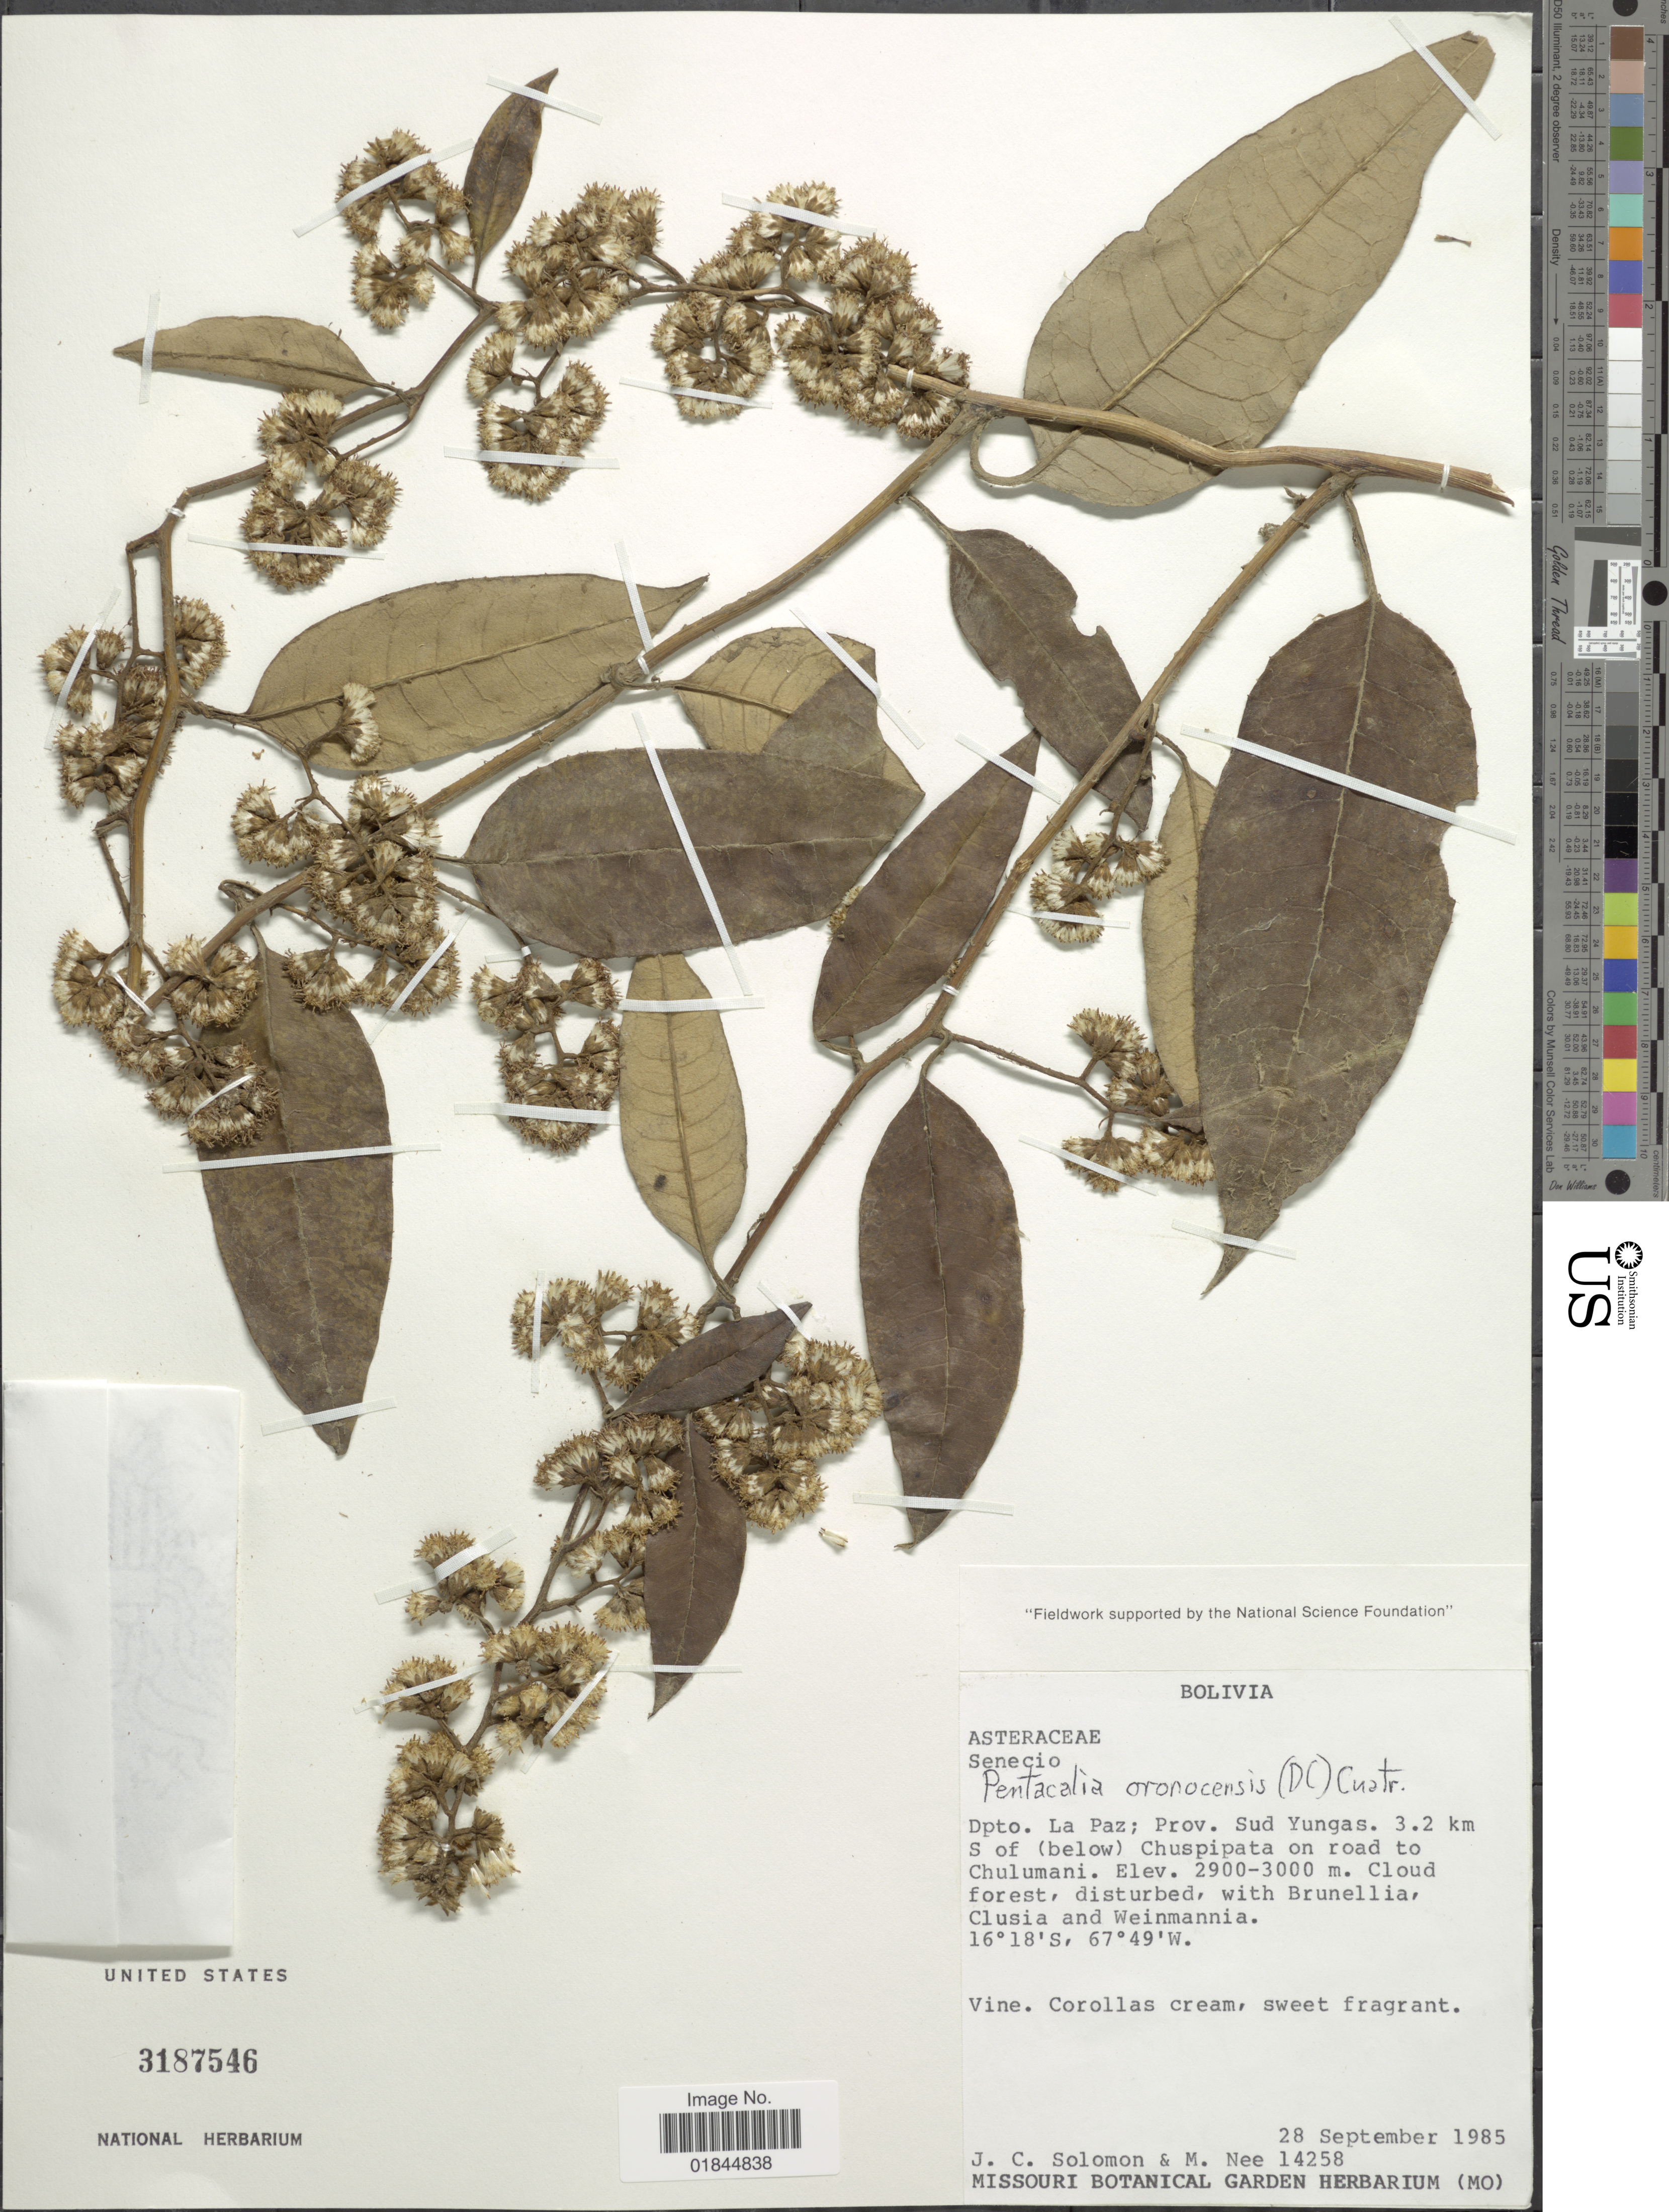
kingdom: Plantae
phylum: Tracheophyta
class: Magnoliopsida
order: Asterales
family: Asteraceae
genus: Pentacalia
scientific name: Pentacalia oronocensis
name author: (DC.) Cuatrec.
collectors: J. C. Solomon & M. Nee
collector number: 14258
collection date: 1985-09-28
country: Bolivia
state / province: La Paz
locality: Dpto. La Paz; Prov. Sud Yungas. 3.2 km S of (below) Chuspipata on road to Chulumani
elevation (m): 2900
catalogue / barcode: US 3187546